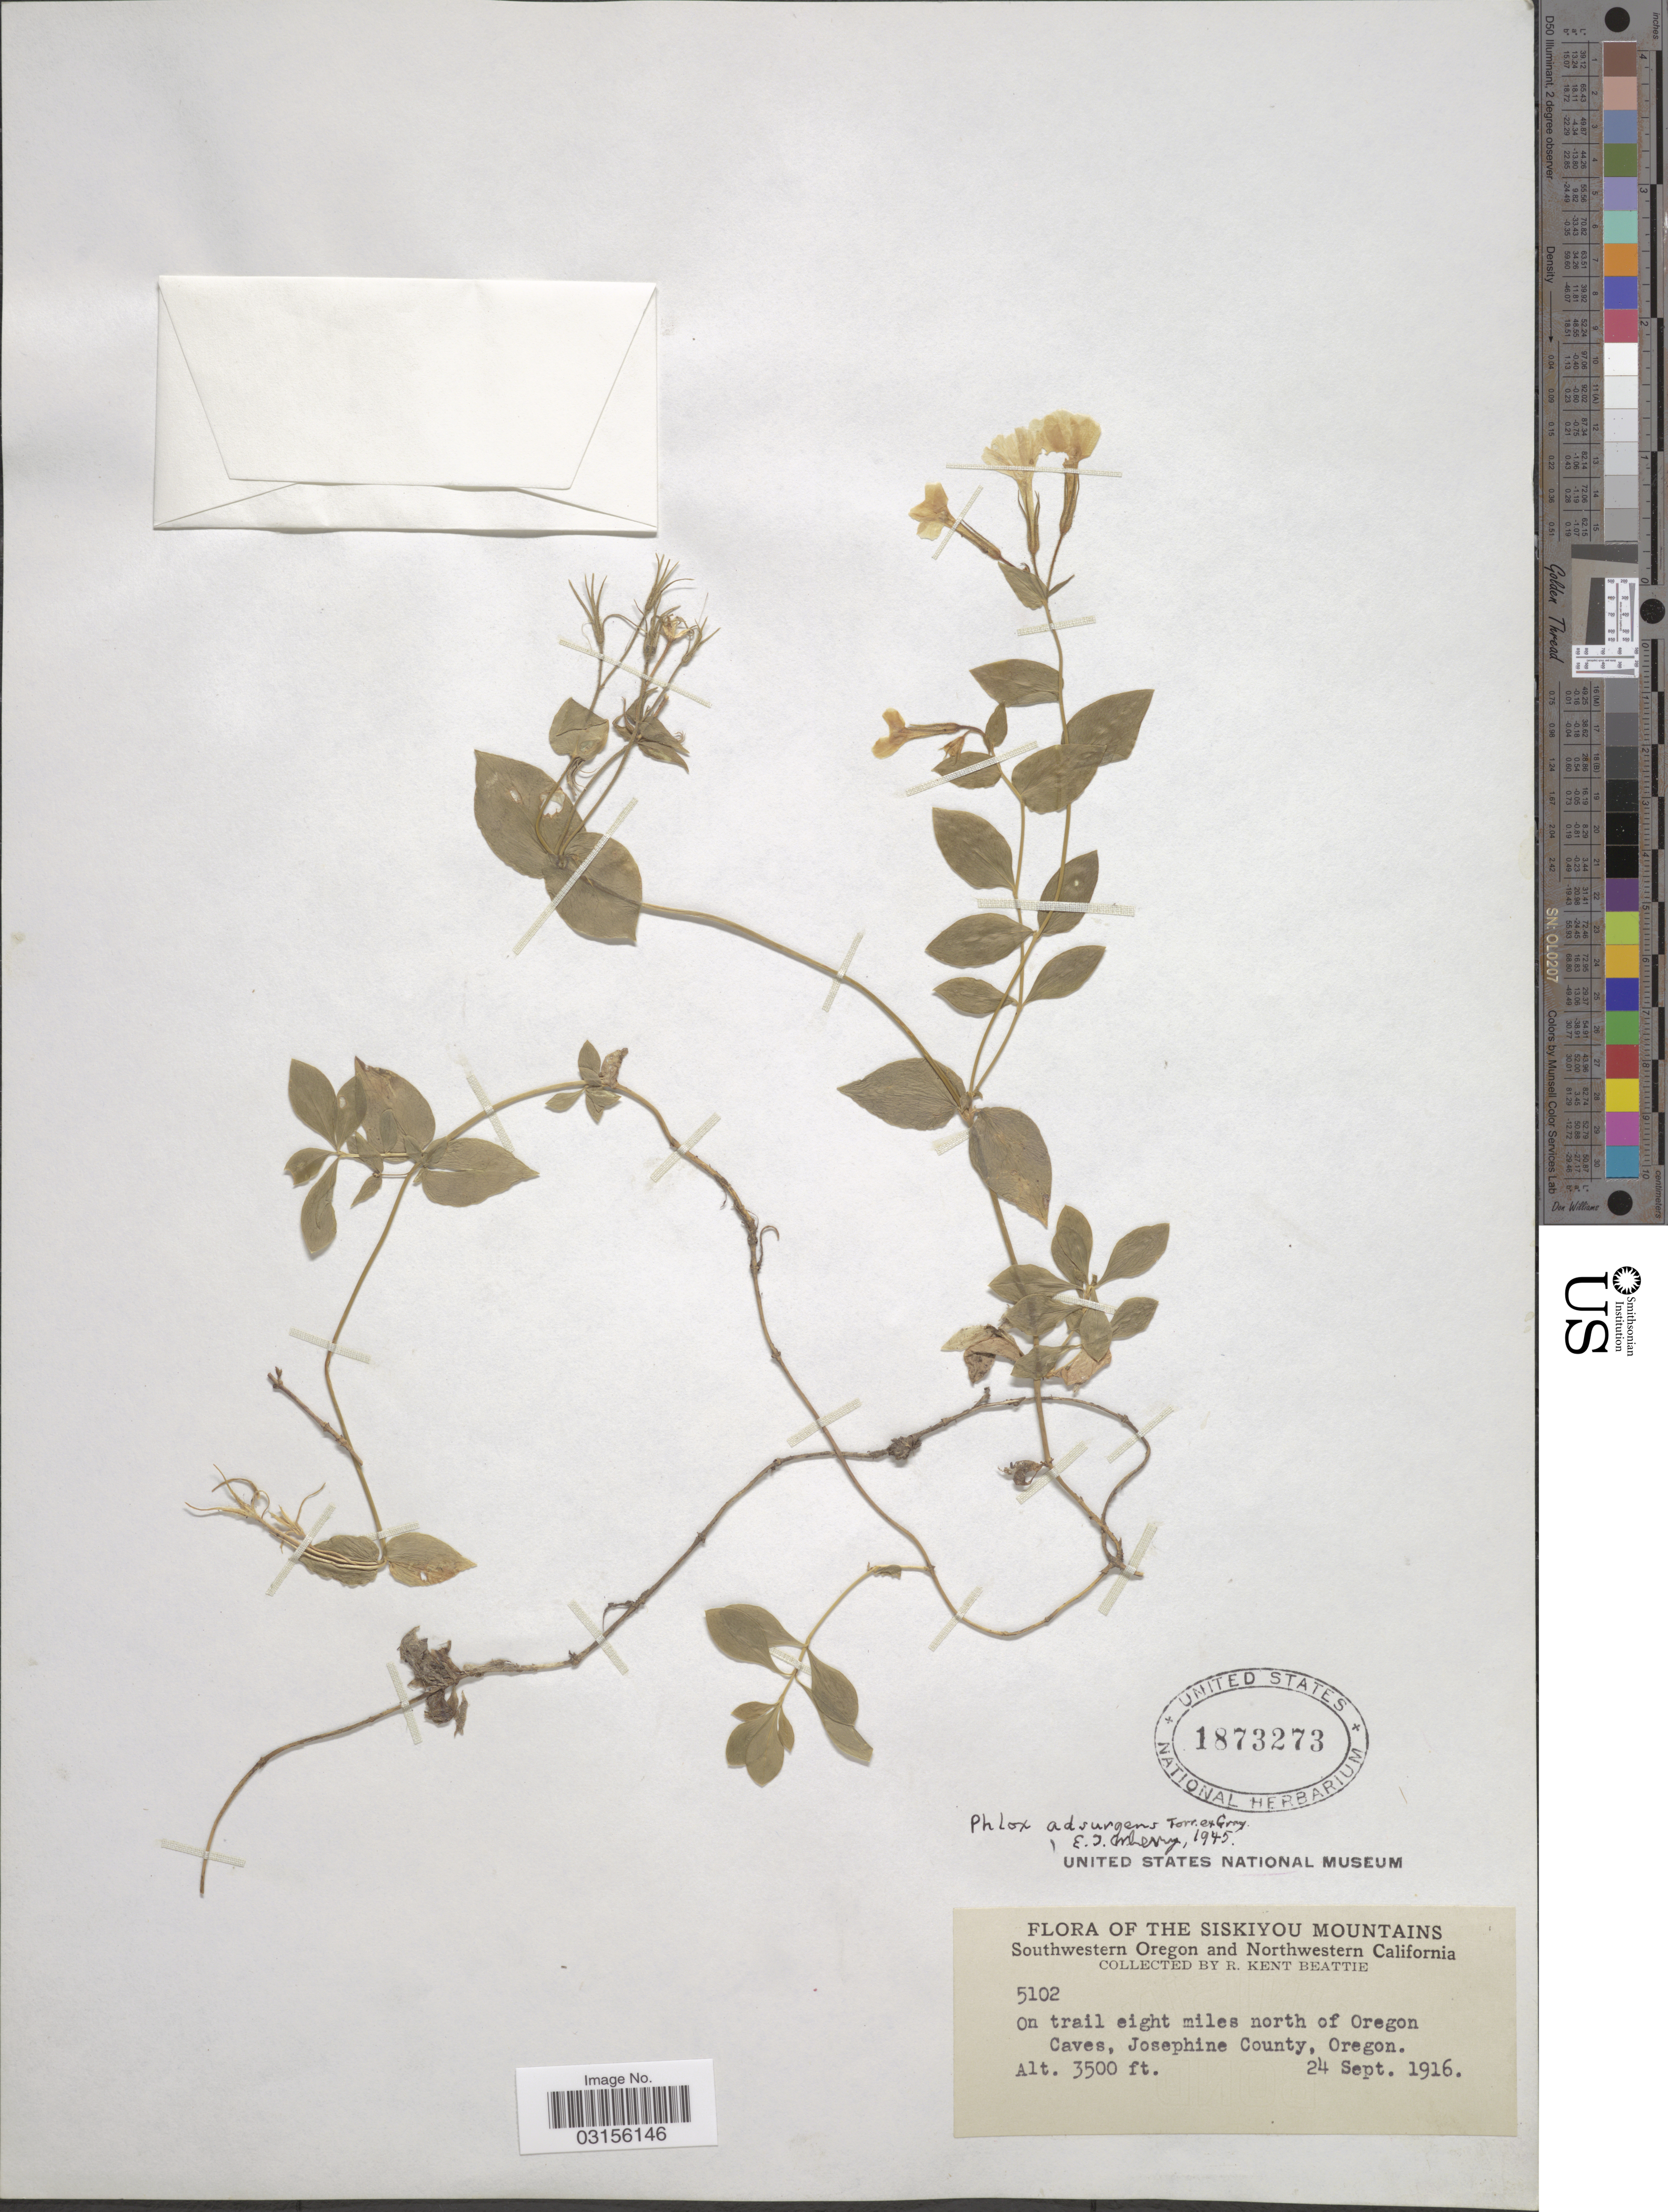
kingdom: Plantae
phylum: Tracheophyta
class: Magnoliopsida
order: Ericales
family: Polemoniaceae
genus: Phlox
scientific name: Phlox adsurgens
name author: Torr. ex A. Gray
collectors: R. K. Beattie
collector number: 5102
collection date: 1916-09-24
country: United States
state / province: Oregon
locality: Siskiyou Mountains. Southwestern Oregon. On trail eight miles north of Oregon Caves, Josephine County.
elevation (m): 1067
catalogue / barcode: US 1873273